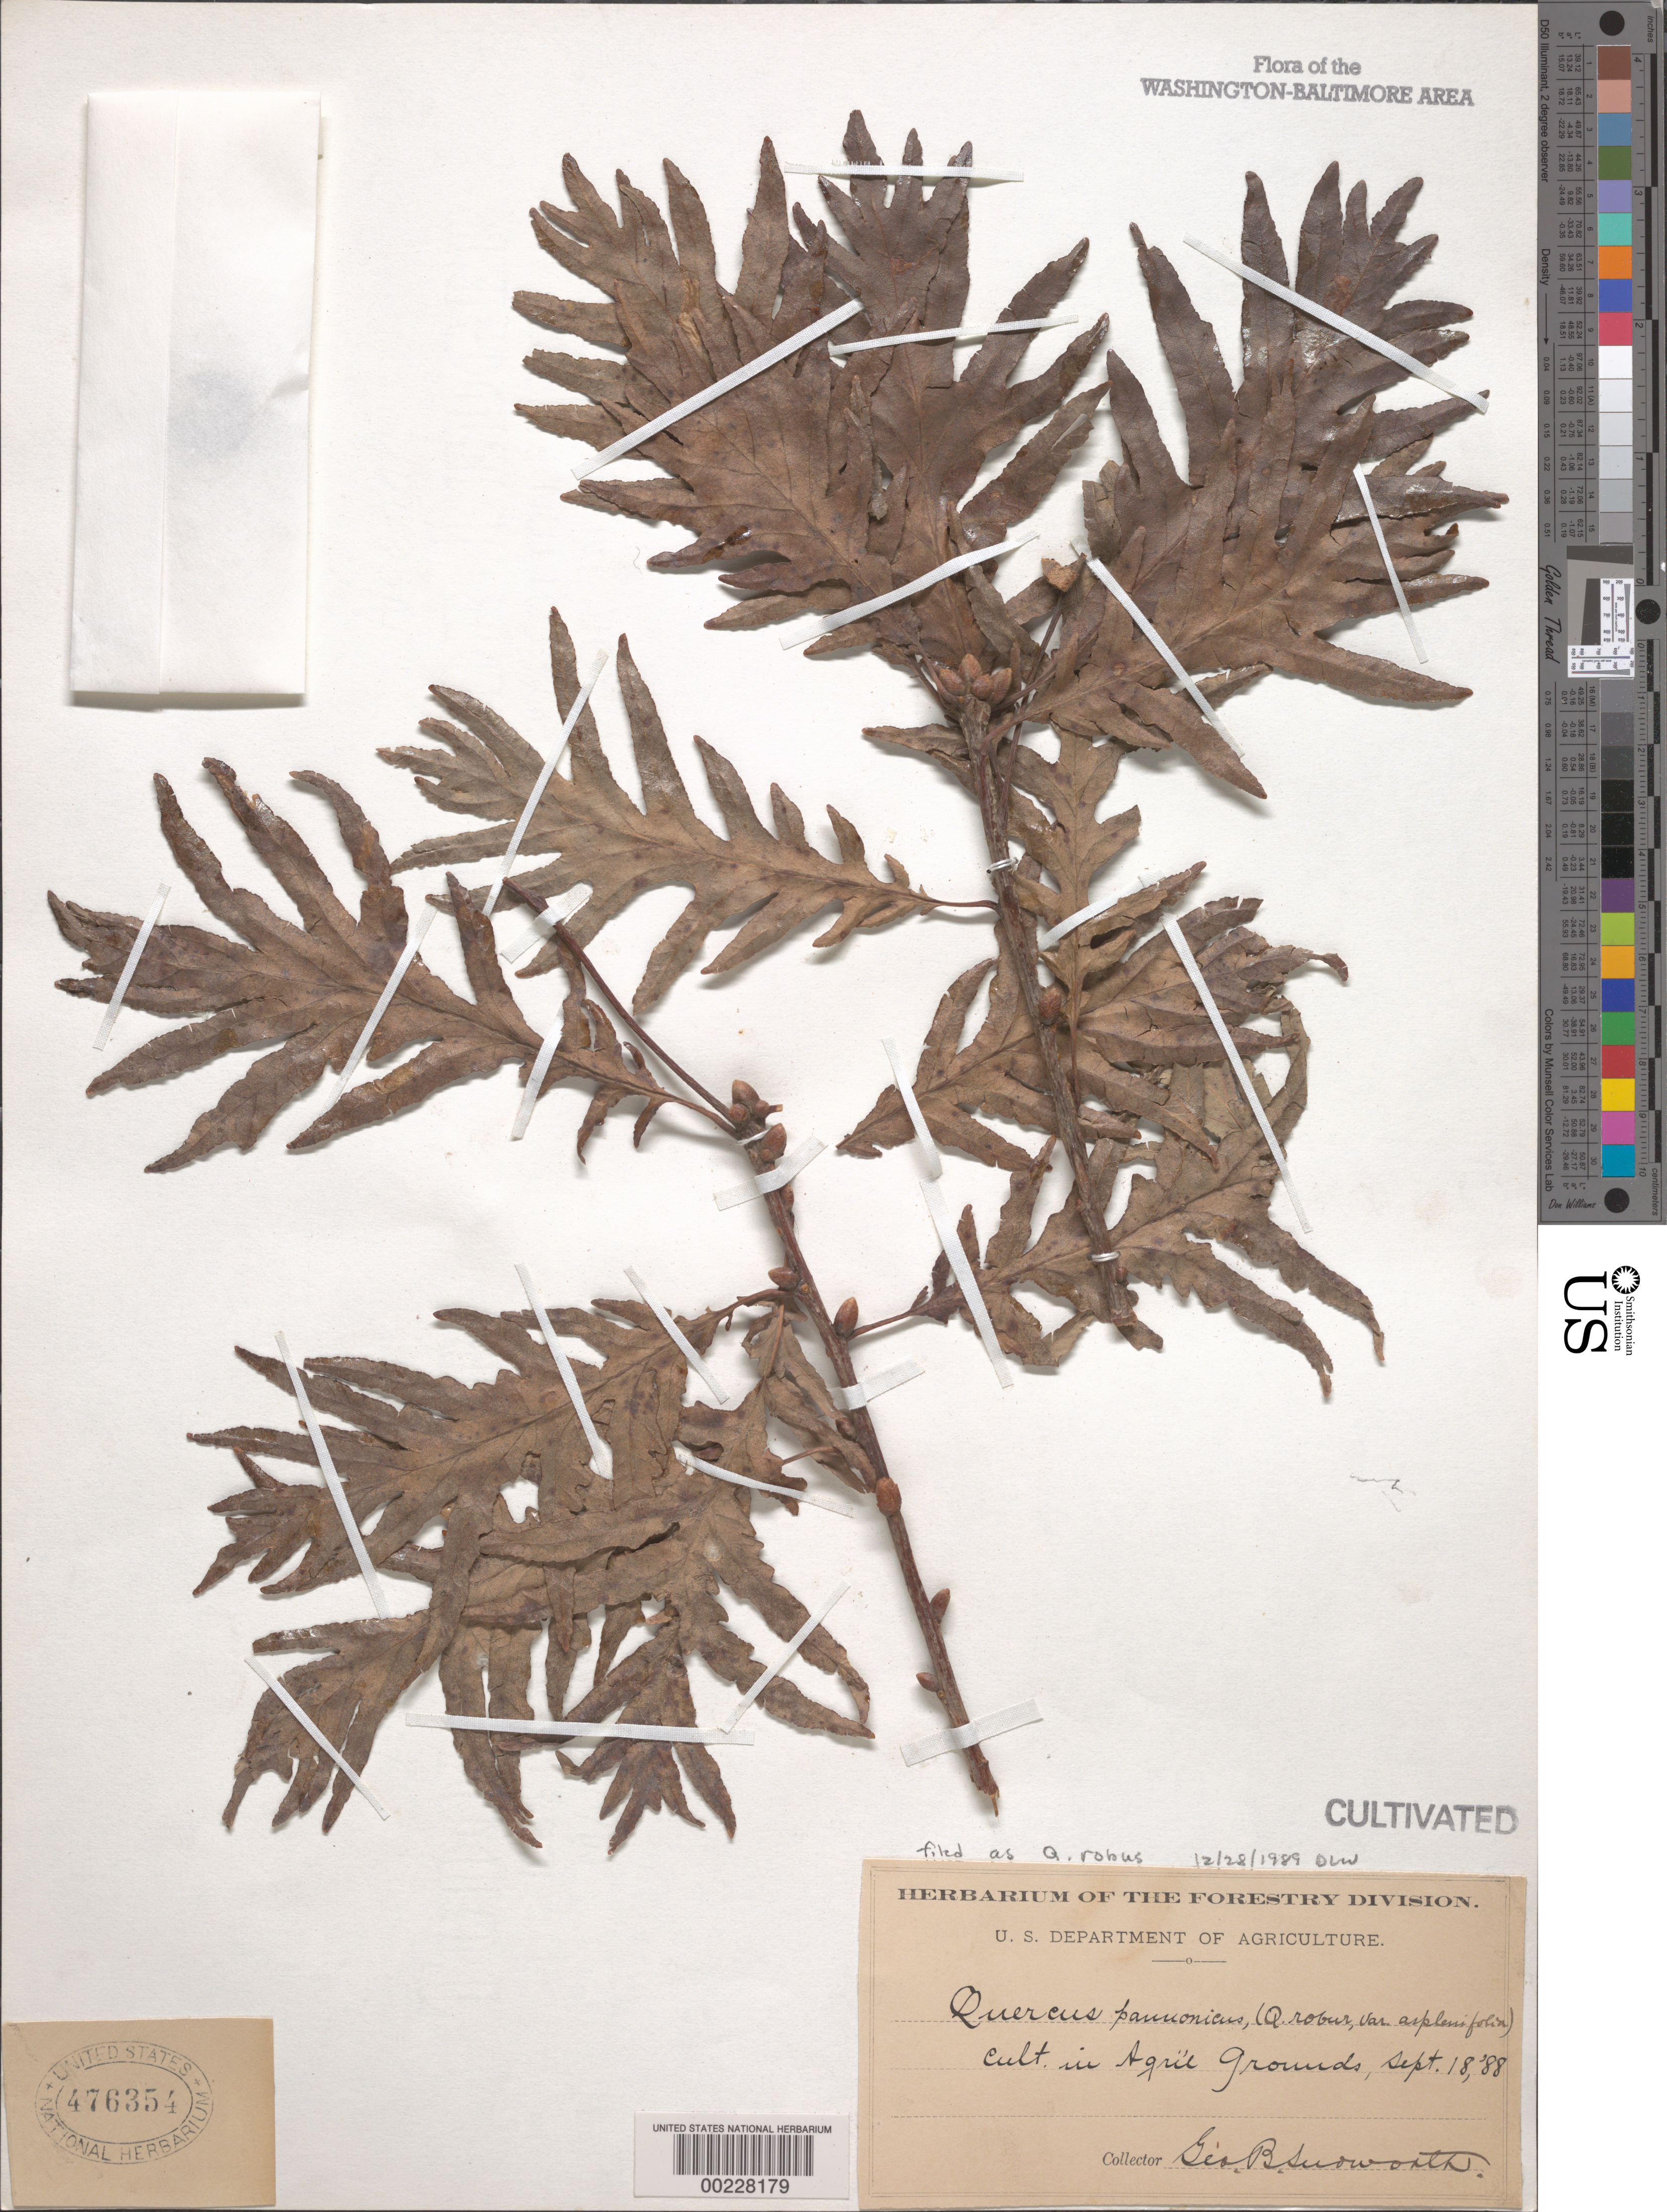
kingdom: Plantae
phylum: Tracheophyta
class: Magnoliopsida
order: Fagales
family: Fagaceae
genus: Quercus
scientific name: Quercus robur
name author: L.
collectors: G. B. Sudworth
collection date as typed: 18 Sep 1888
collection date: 1888-09-18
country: United States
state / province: District of Columbia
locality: Agricultural grounds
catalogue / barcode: US 476354